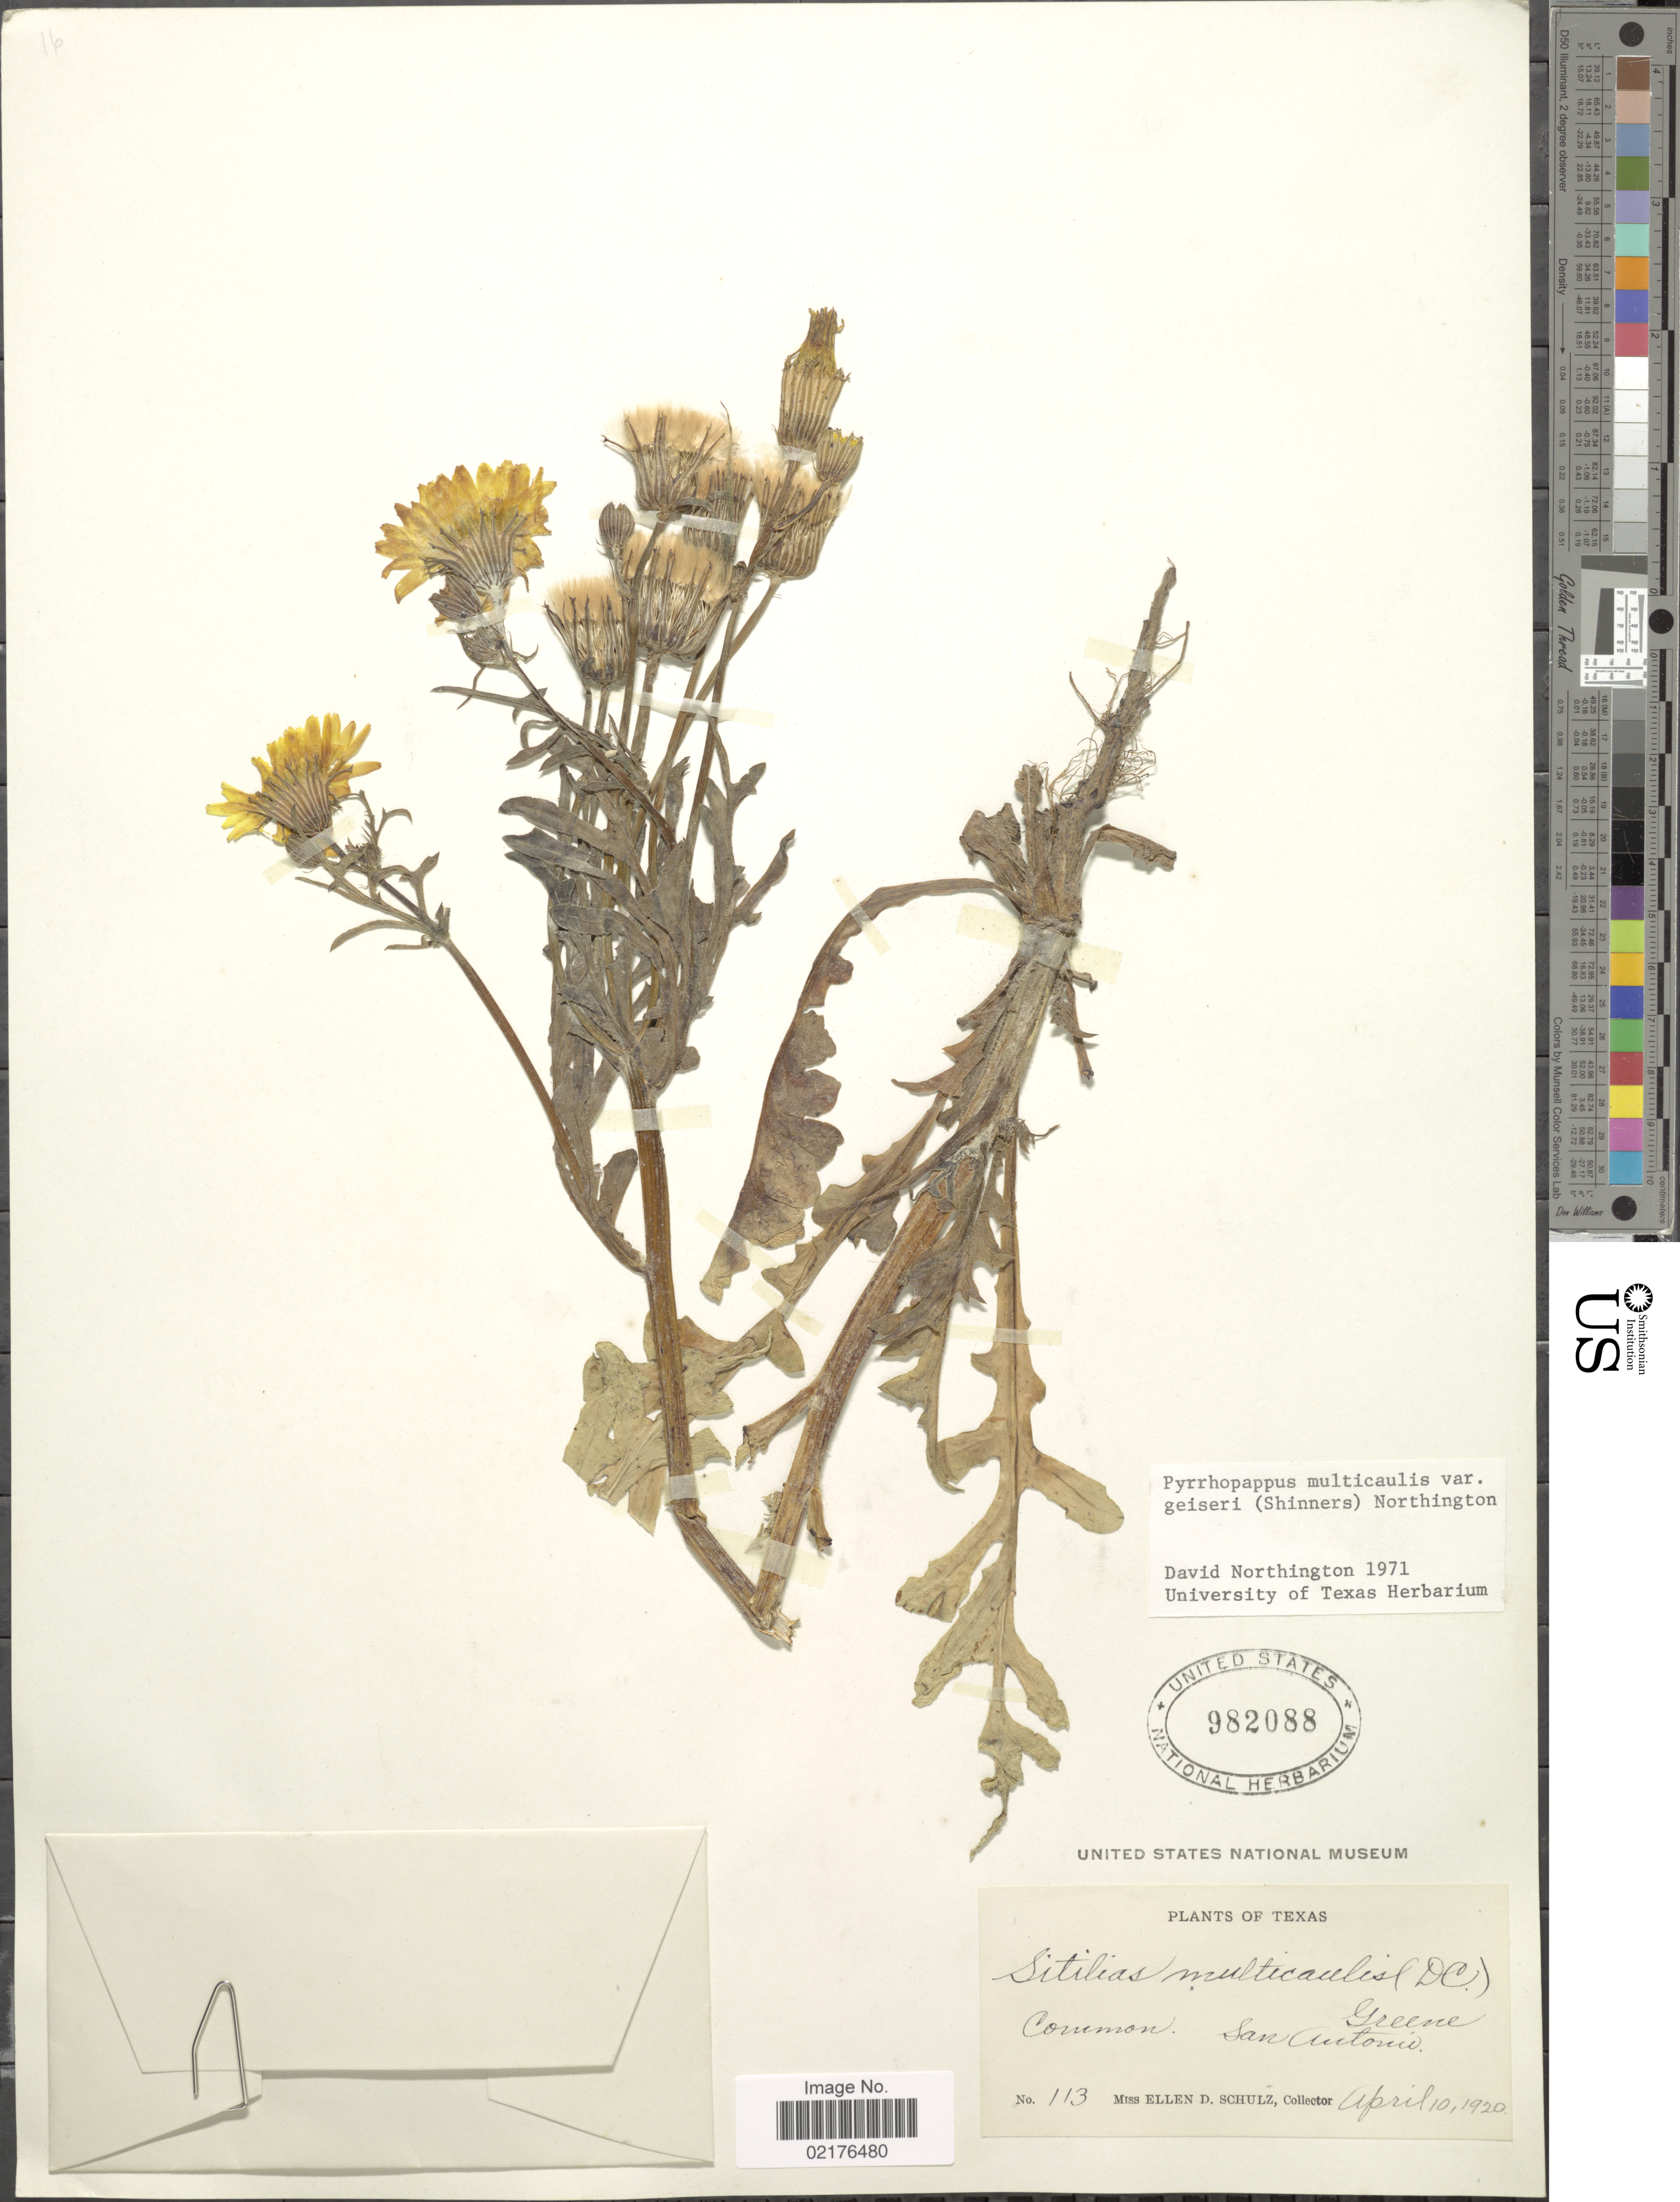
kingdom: Plantae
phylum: Tracheophyta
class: Magnoliopsida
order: Asterales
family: Asteraceae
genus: Pyrrhopappus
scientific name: Pyrrhopappus pauciflorus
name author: (D. Don) DC.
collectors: E. D. Schulz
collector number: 113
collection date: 1920-04-10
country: United States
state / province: Texas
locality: Common, San Antonio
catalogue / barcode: US 982088